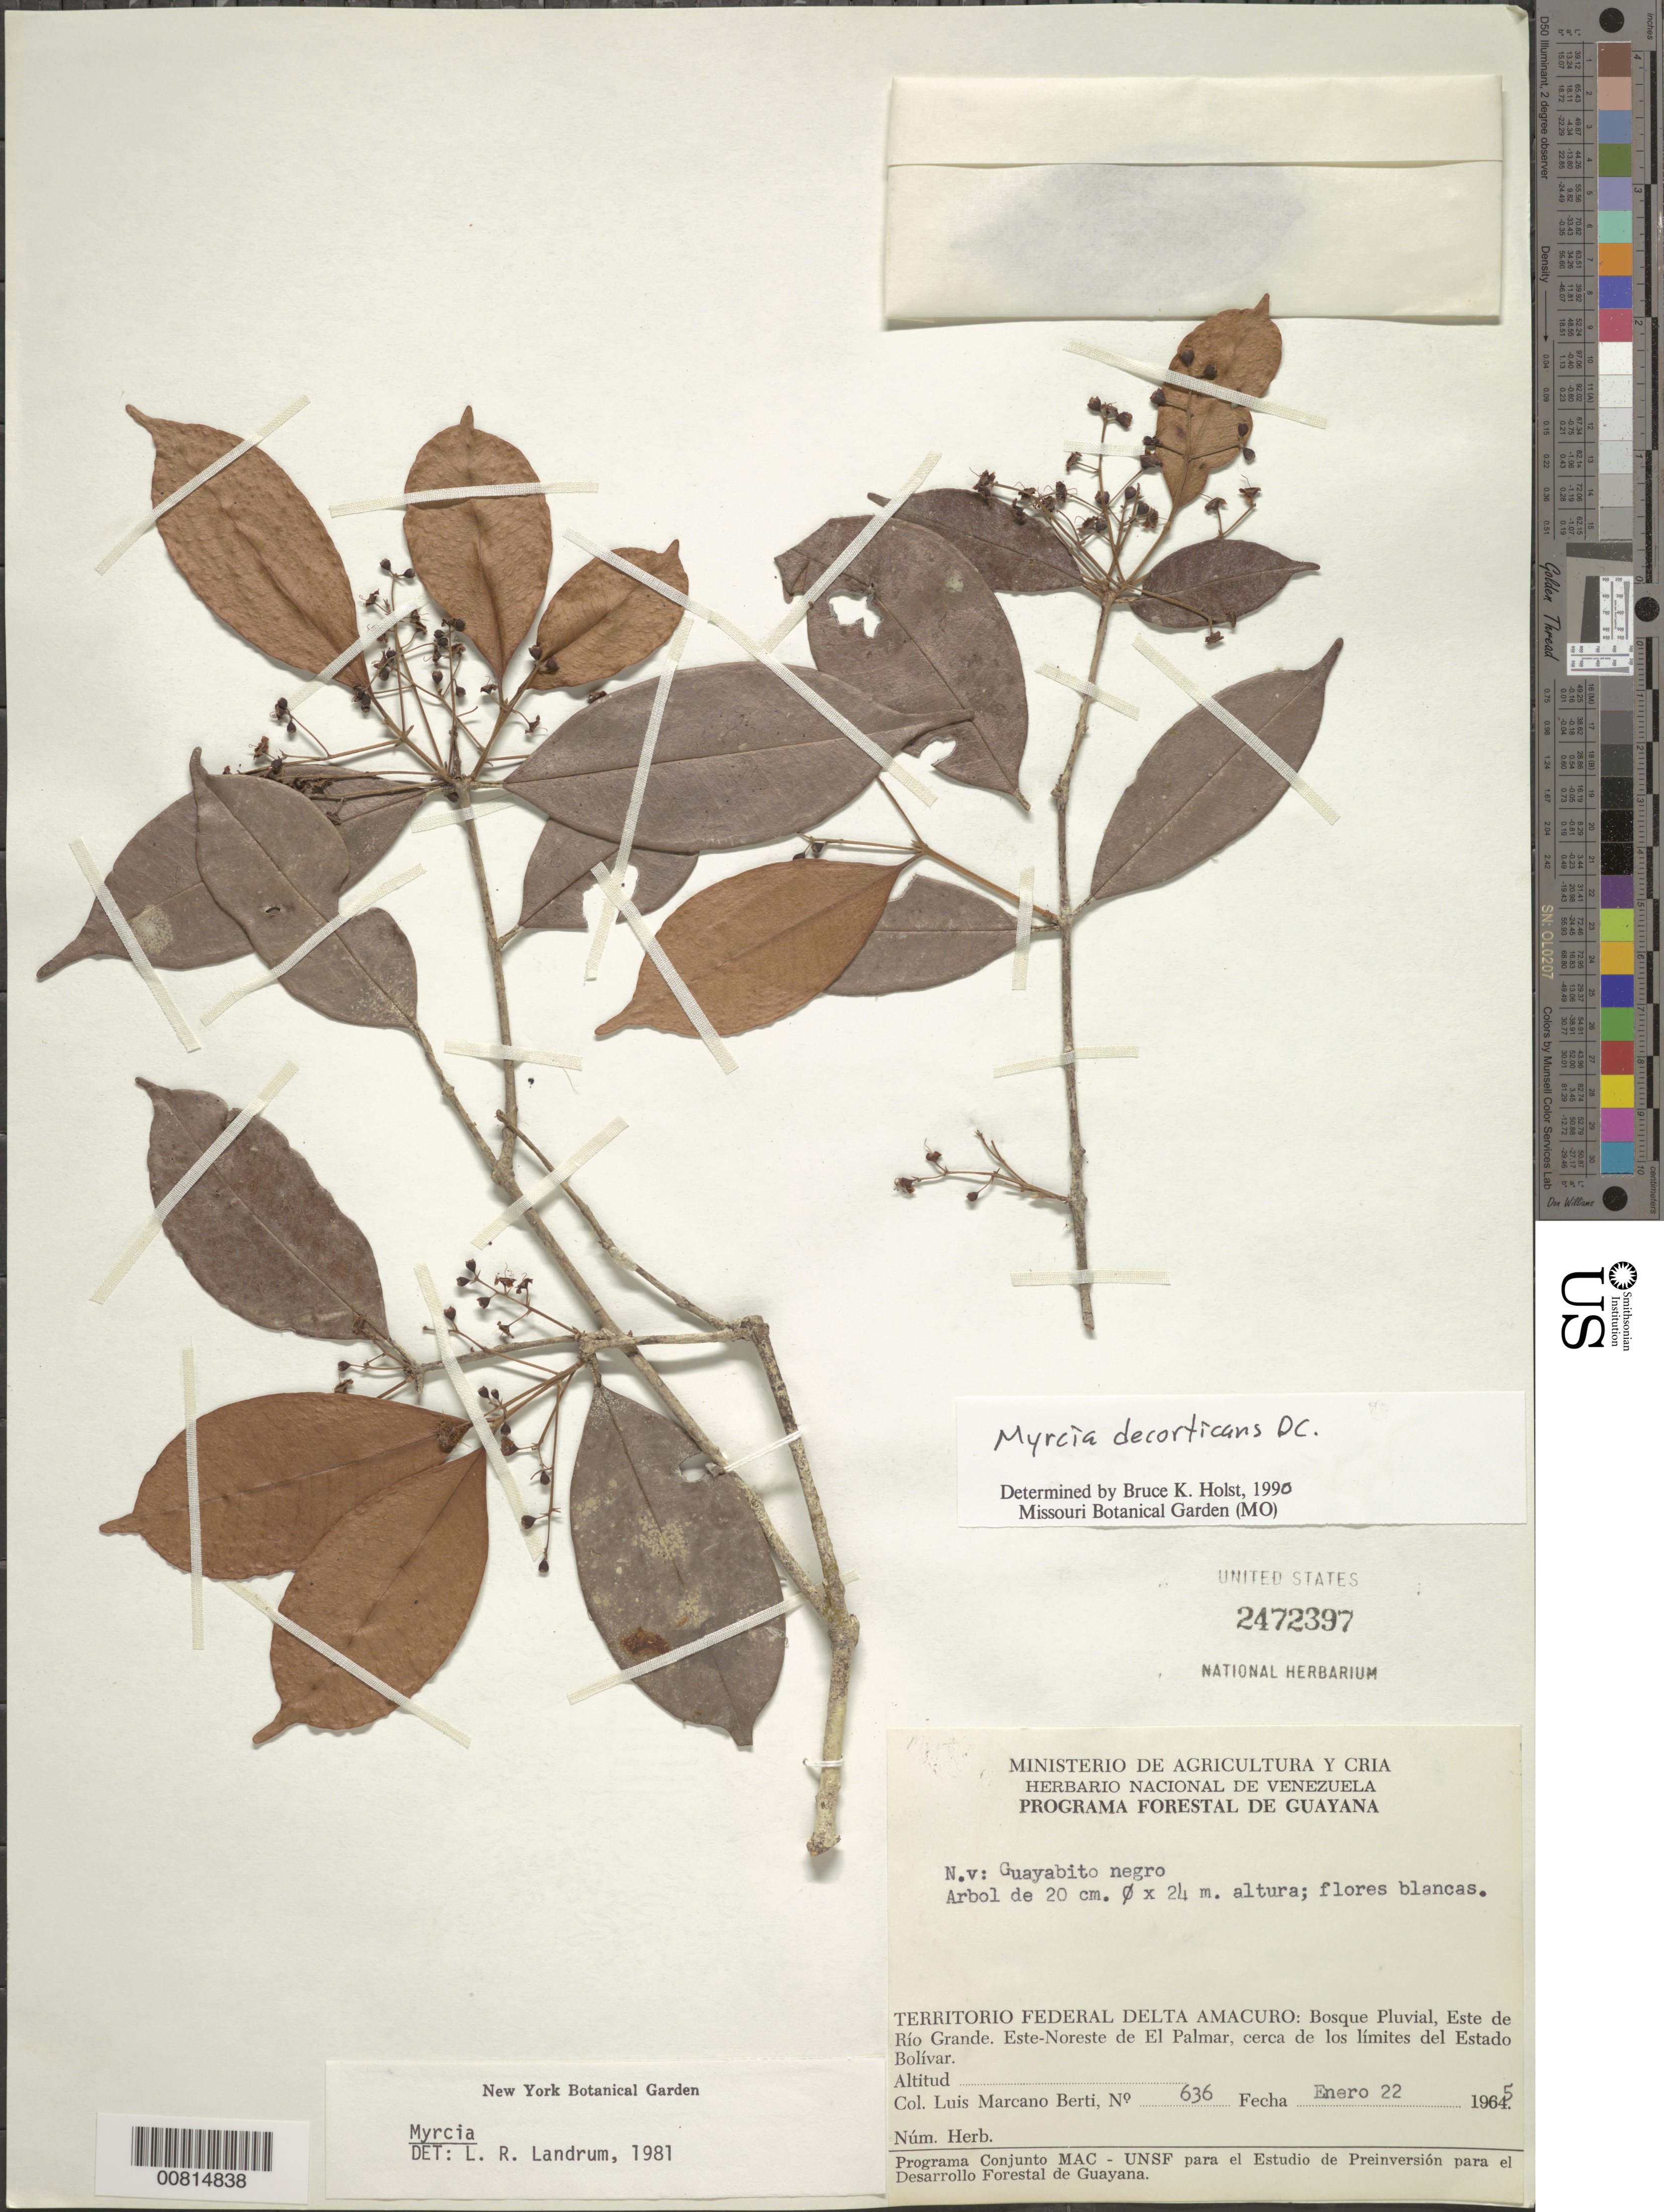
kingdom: Plantae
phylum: Tracheophyta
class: Magnoliopsida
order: Myrtales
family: Myrtaceae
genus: Myrcia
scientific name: Myrcia decorticans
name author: DC.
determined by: Holst, Bruce K.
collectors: L. Marcano-Berti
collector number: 636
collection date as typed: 22-Jan-65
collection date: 1965-01-22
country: Venezuela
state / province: Delta Amacuro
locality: Este de Río Grande, ENE de El Palmar, cerca de los limites del Estado Bolívar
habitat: Bosque pluvial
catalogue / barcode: US 2472397